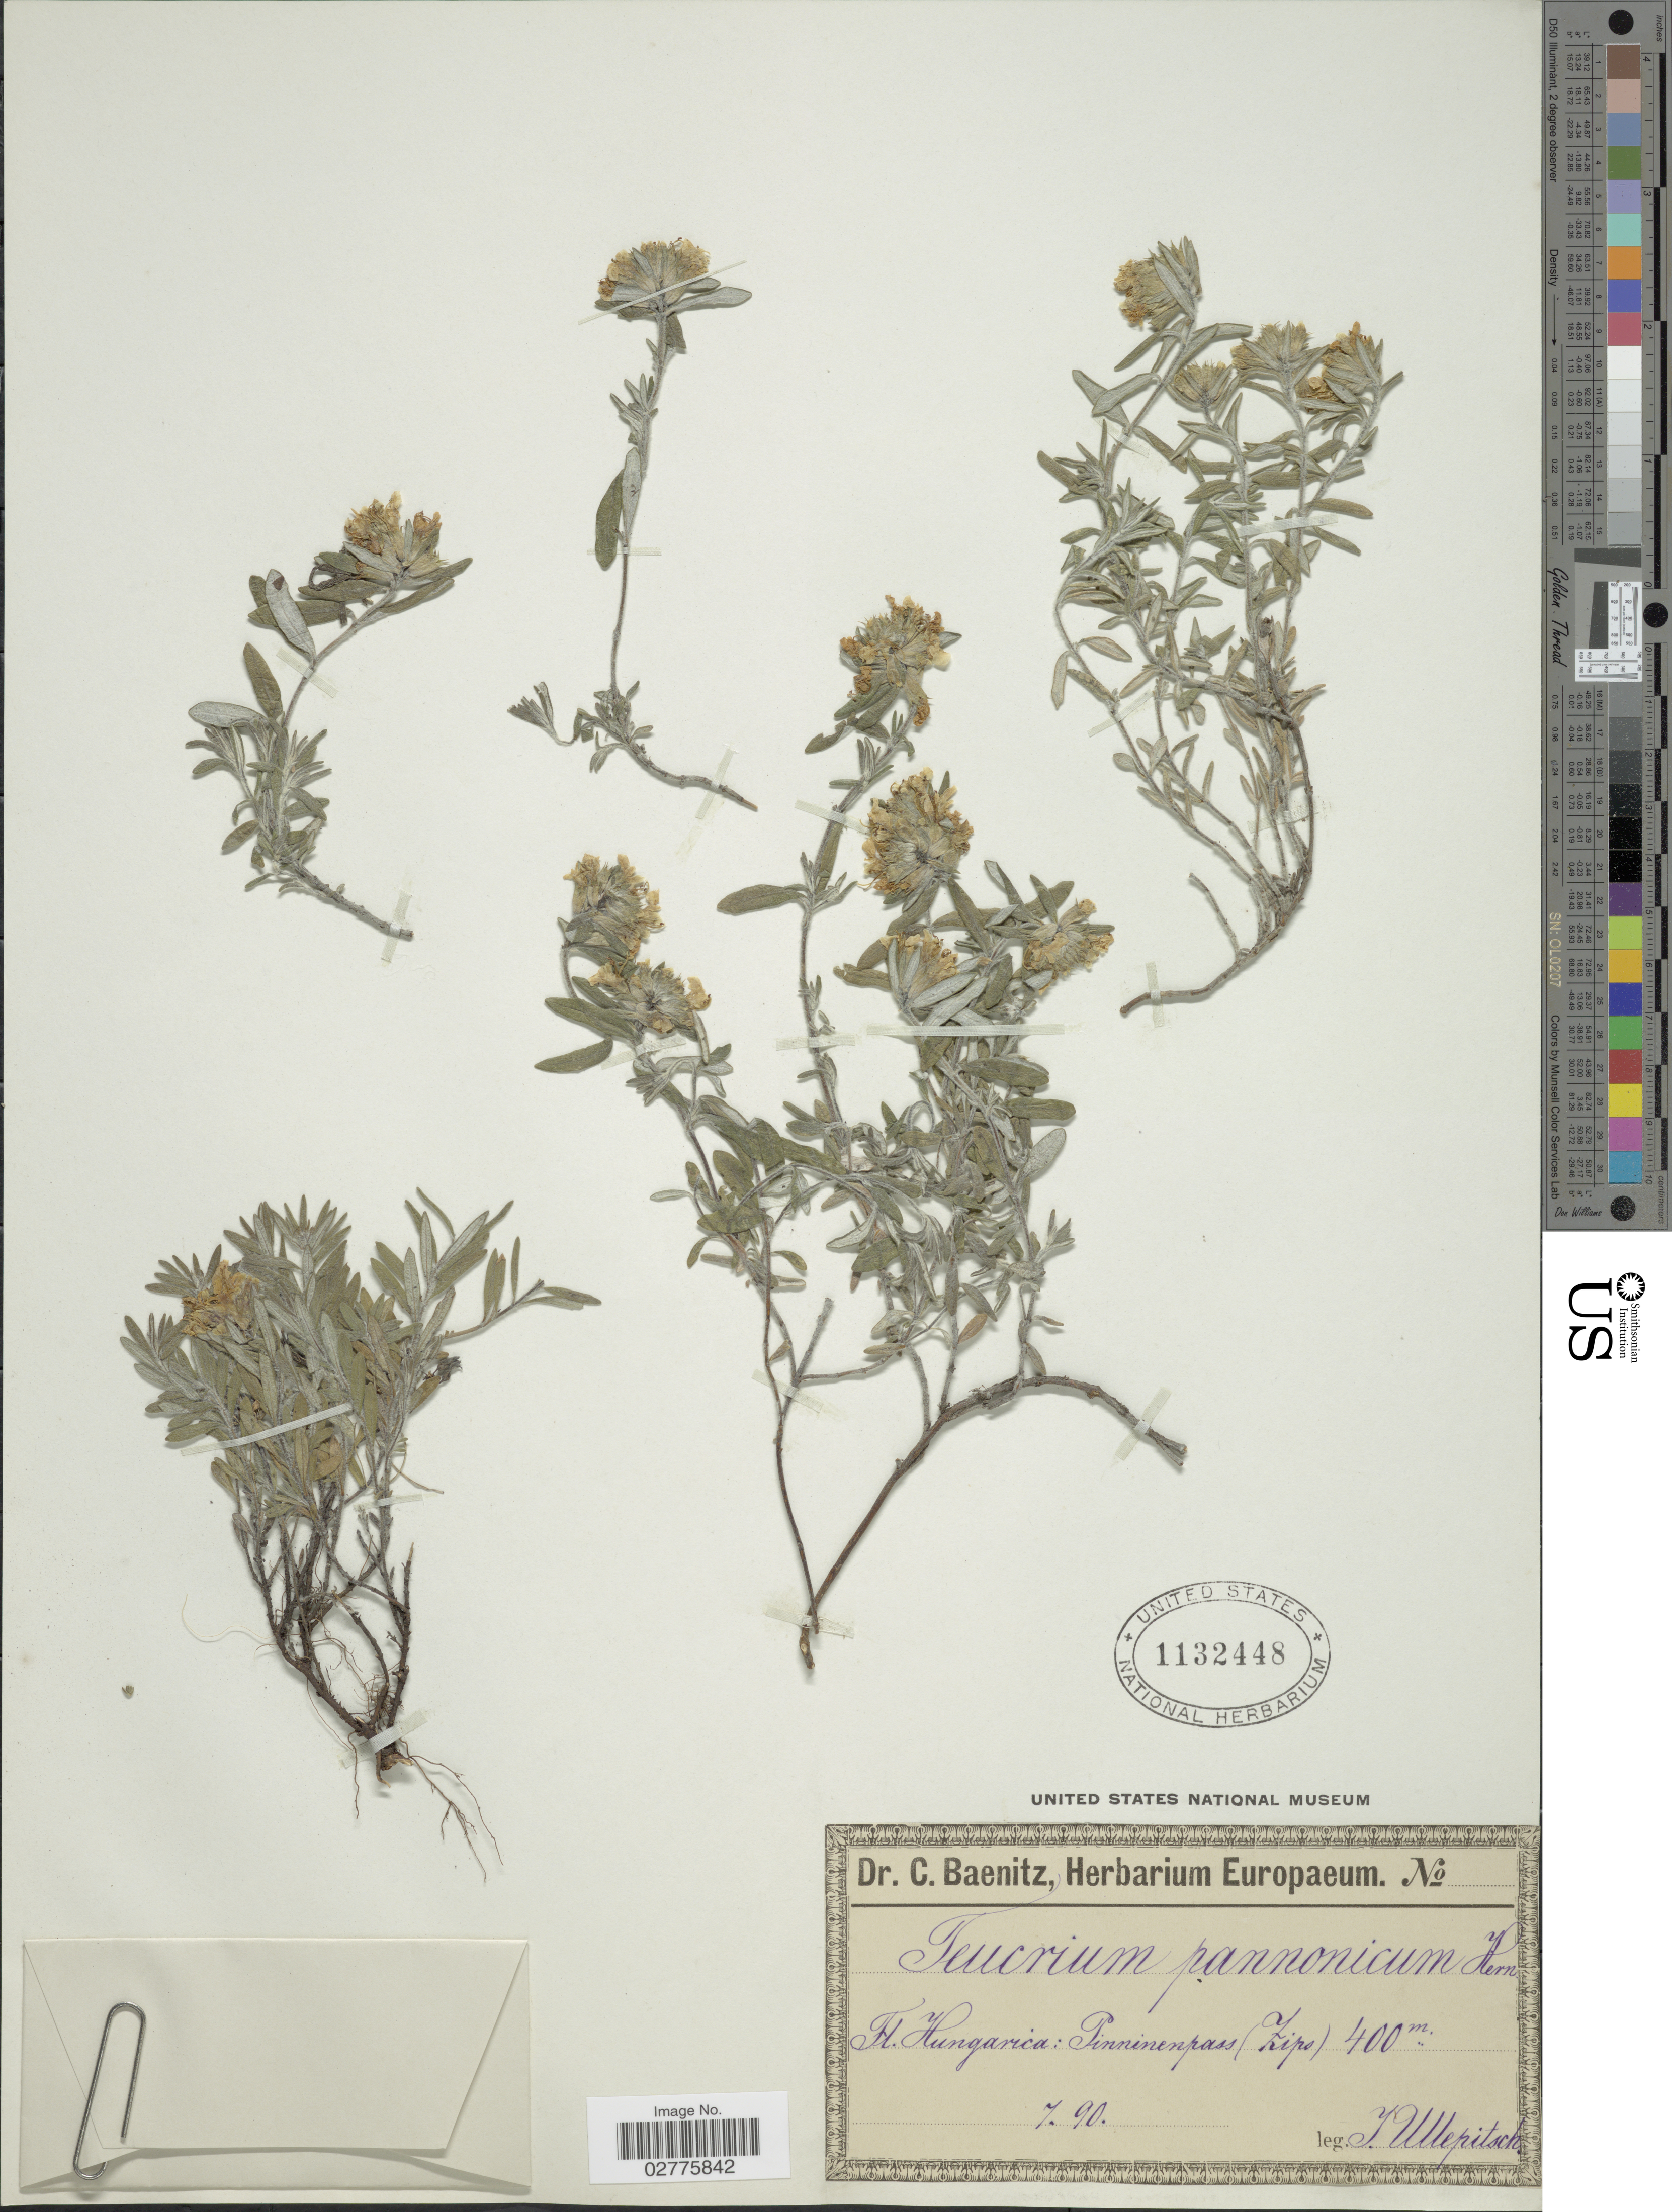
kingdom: Plantae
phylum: Tracheophyta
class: Magnoliopsida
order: Lamiales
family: Lamiaceae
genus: Teucrium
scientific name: Teucrium pannonicum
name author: A. Kern.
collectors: J. Ullepitsch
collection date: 1890-07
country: Hungary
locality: Hungarica: Pinninenpass (Zipo).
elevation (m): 400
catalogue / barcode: US 1132448